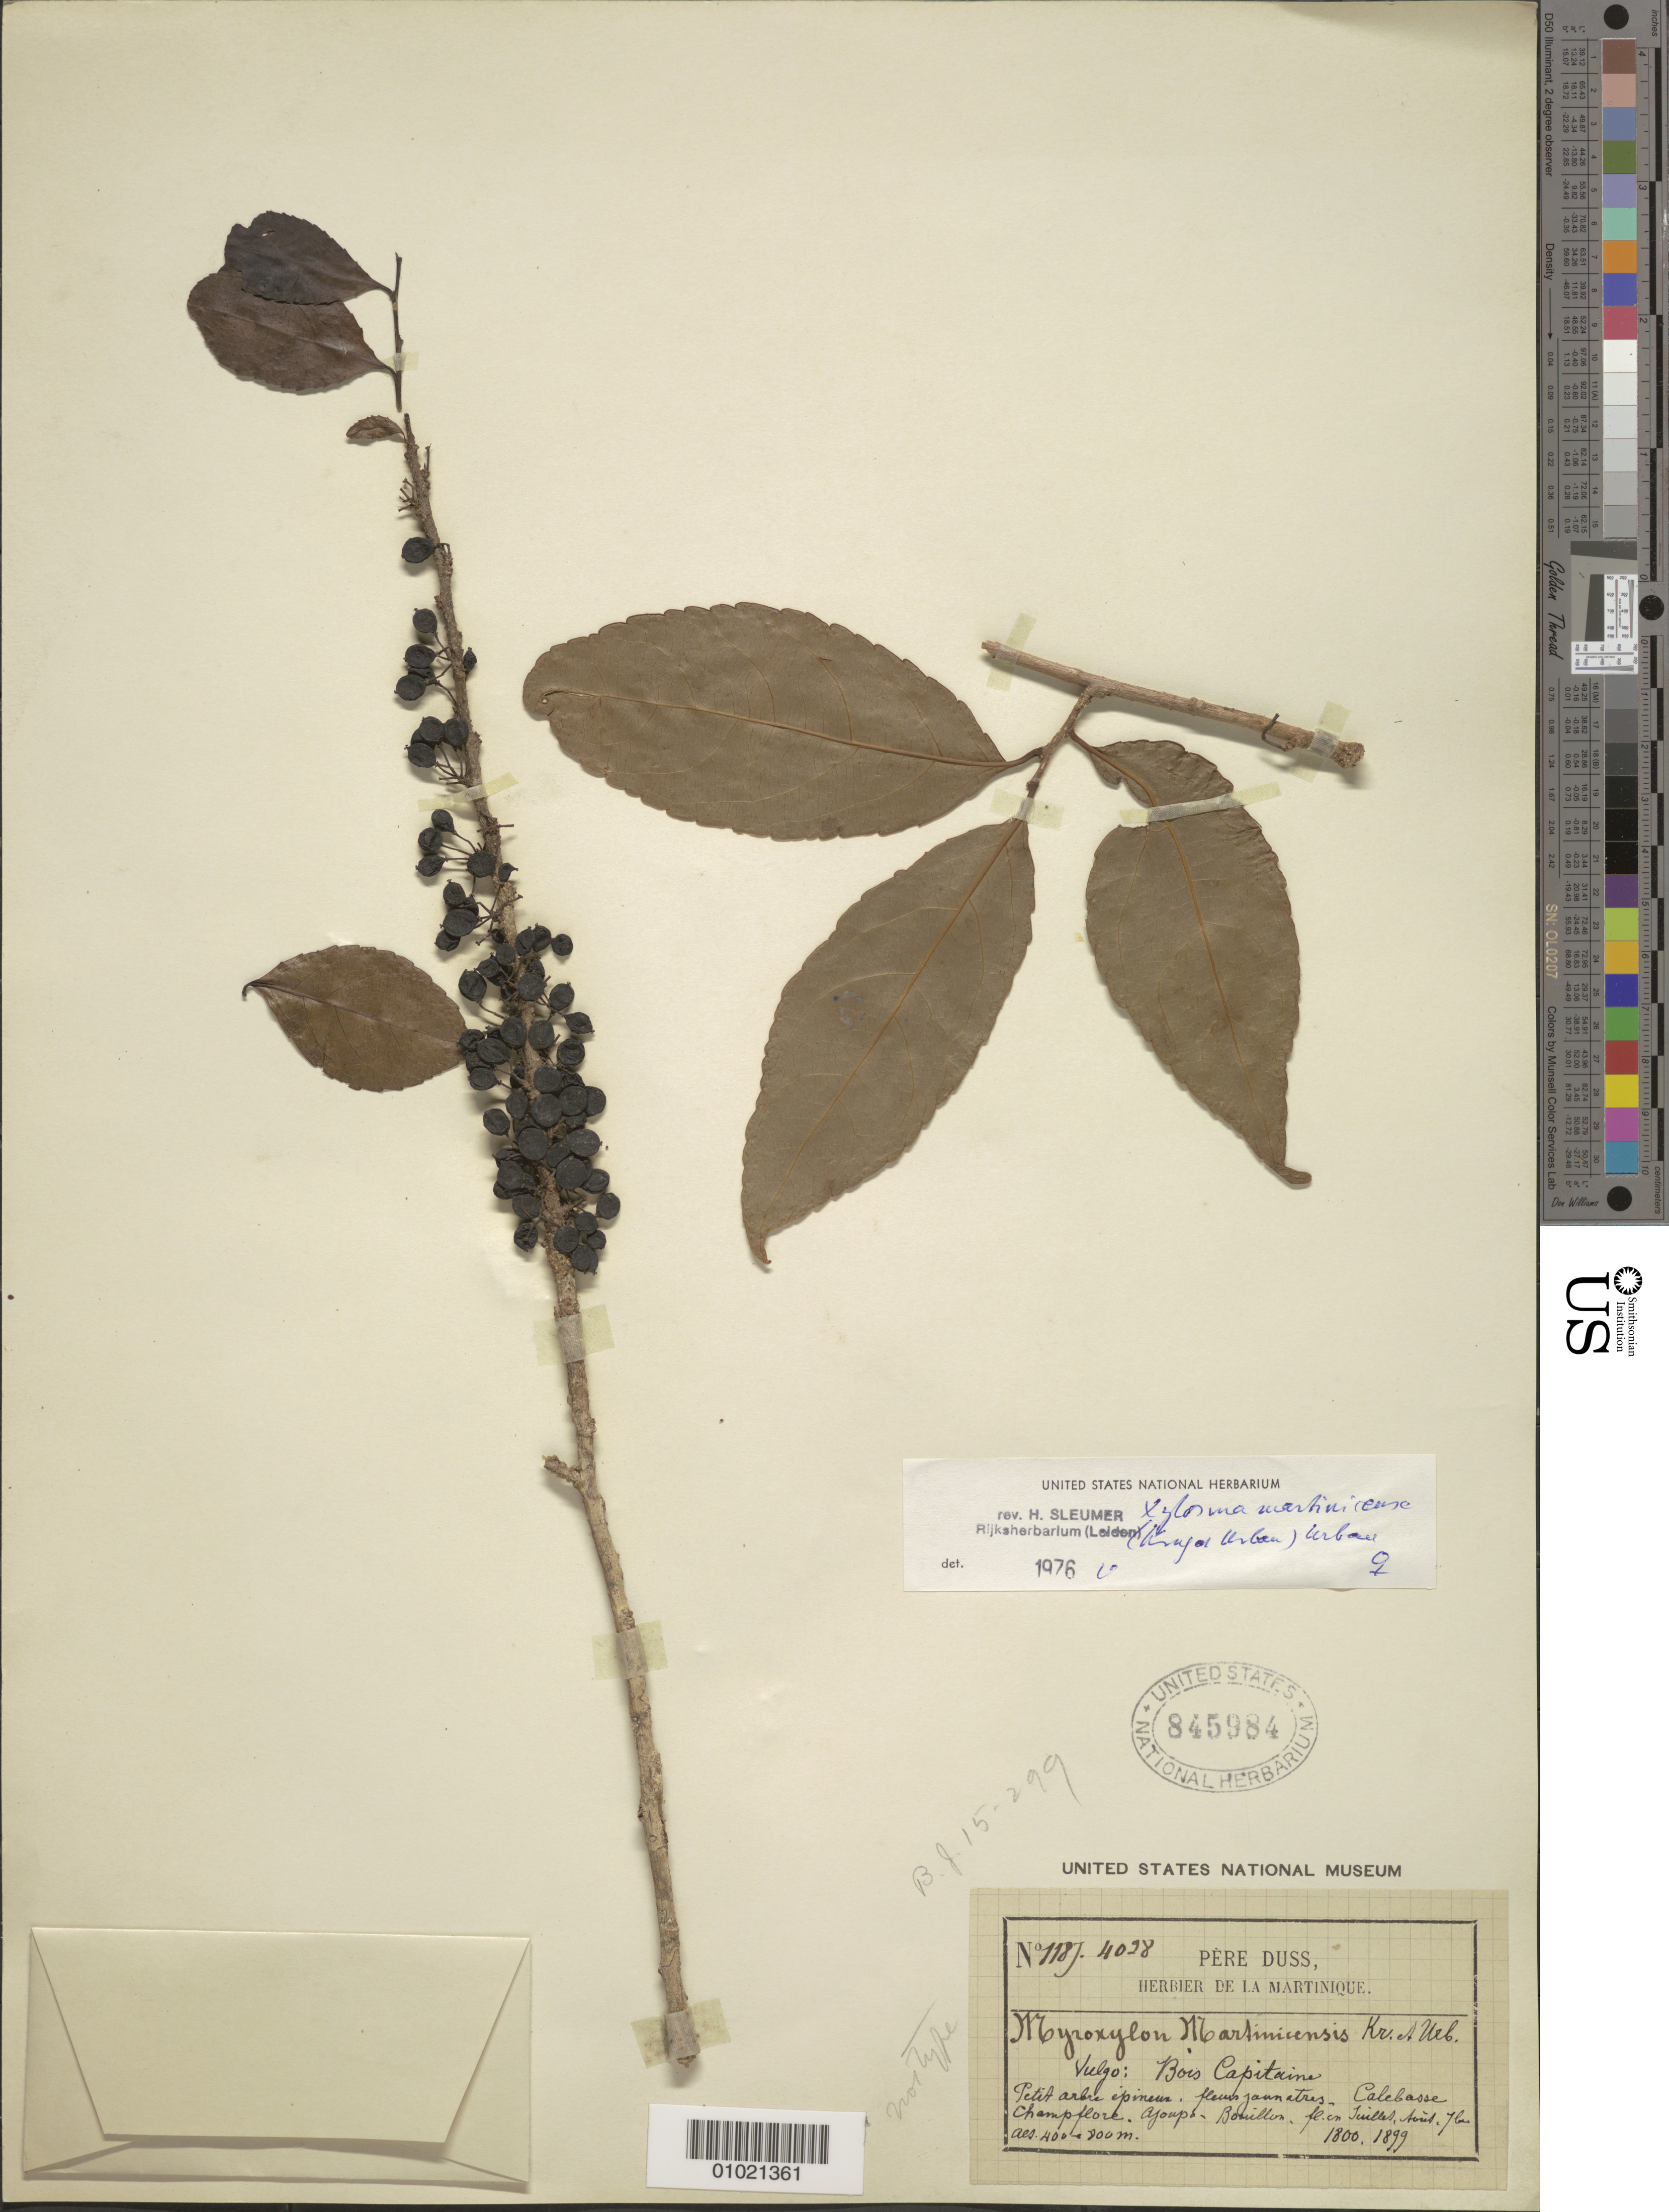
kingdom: Plantae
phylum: Tracheophyta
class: Magnoliopsida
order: Malpighiales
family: Salicaceae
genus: Xylosma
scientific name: Xylosma martinicense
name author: (Krug & Urb.) Urb.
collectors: Père Duss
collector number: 1189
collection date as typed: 1899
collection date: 1899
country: Martinique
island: Martinique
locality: Vulgo: Bois Capitaine.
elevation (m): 400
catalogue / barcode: US 845984